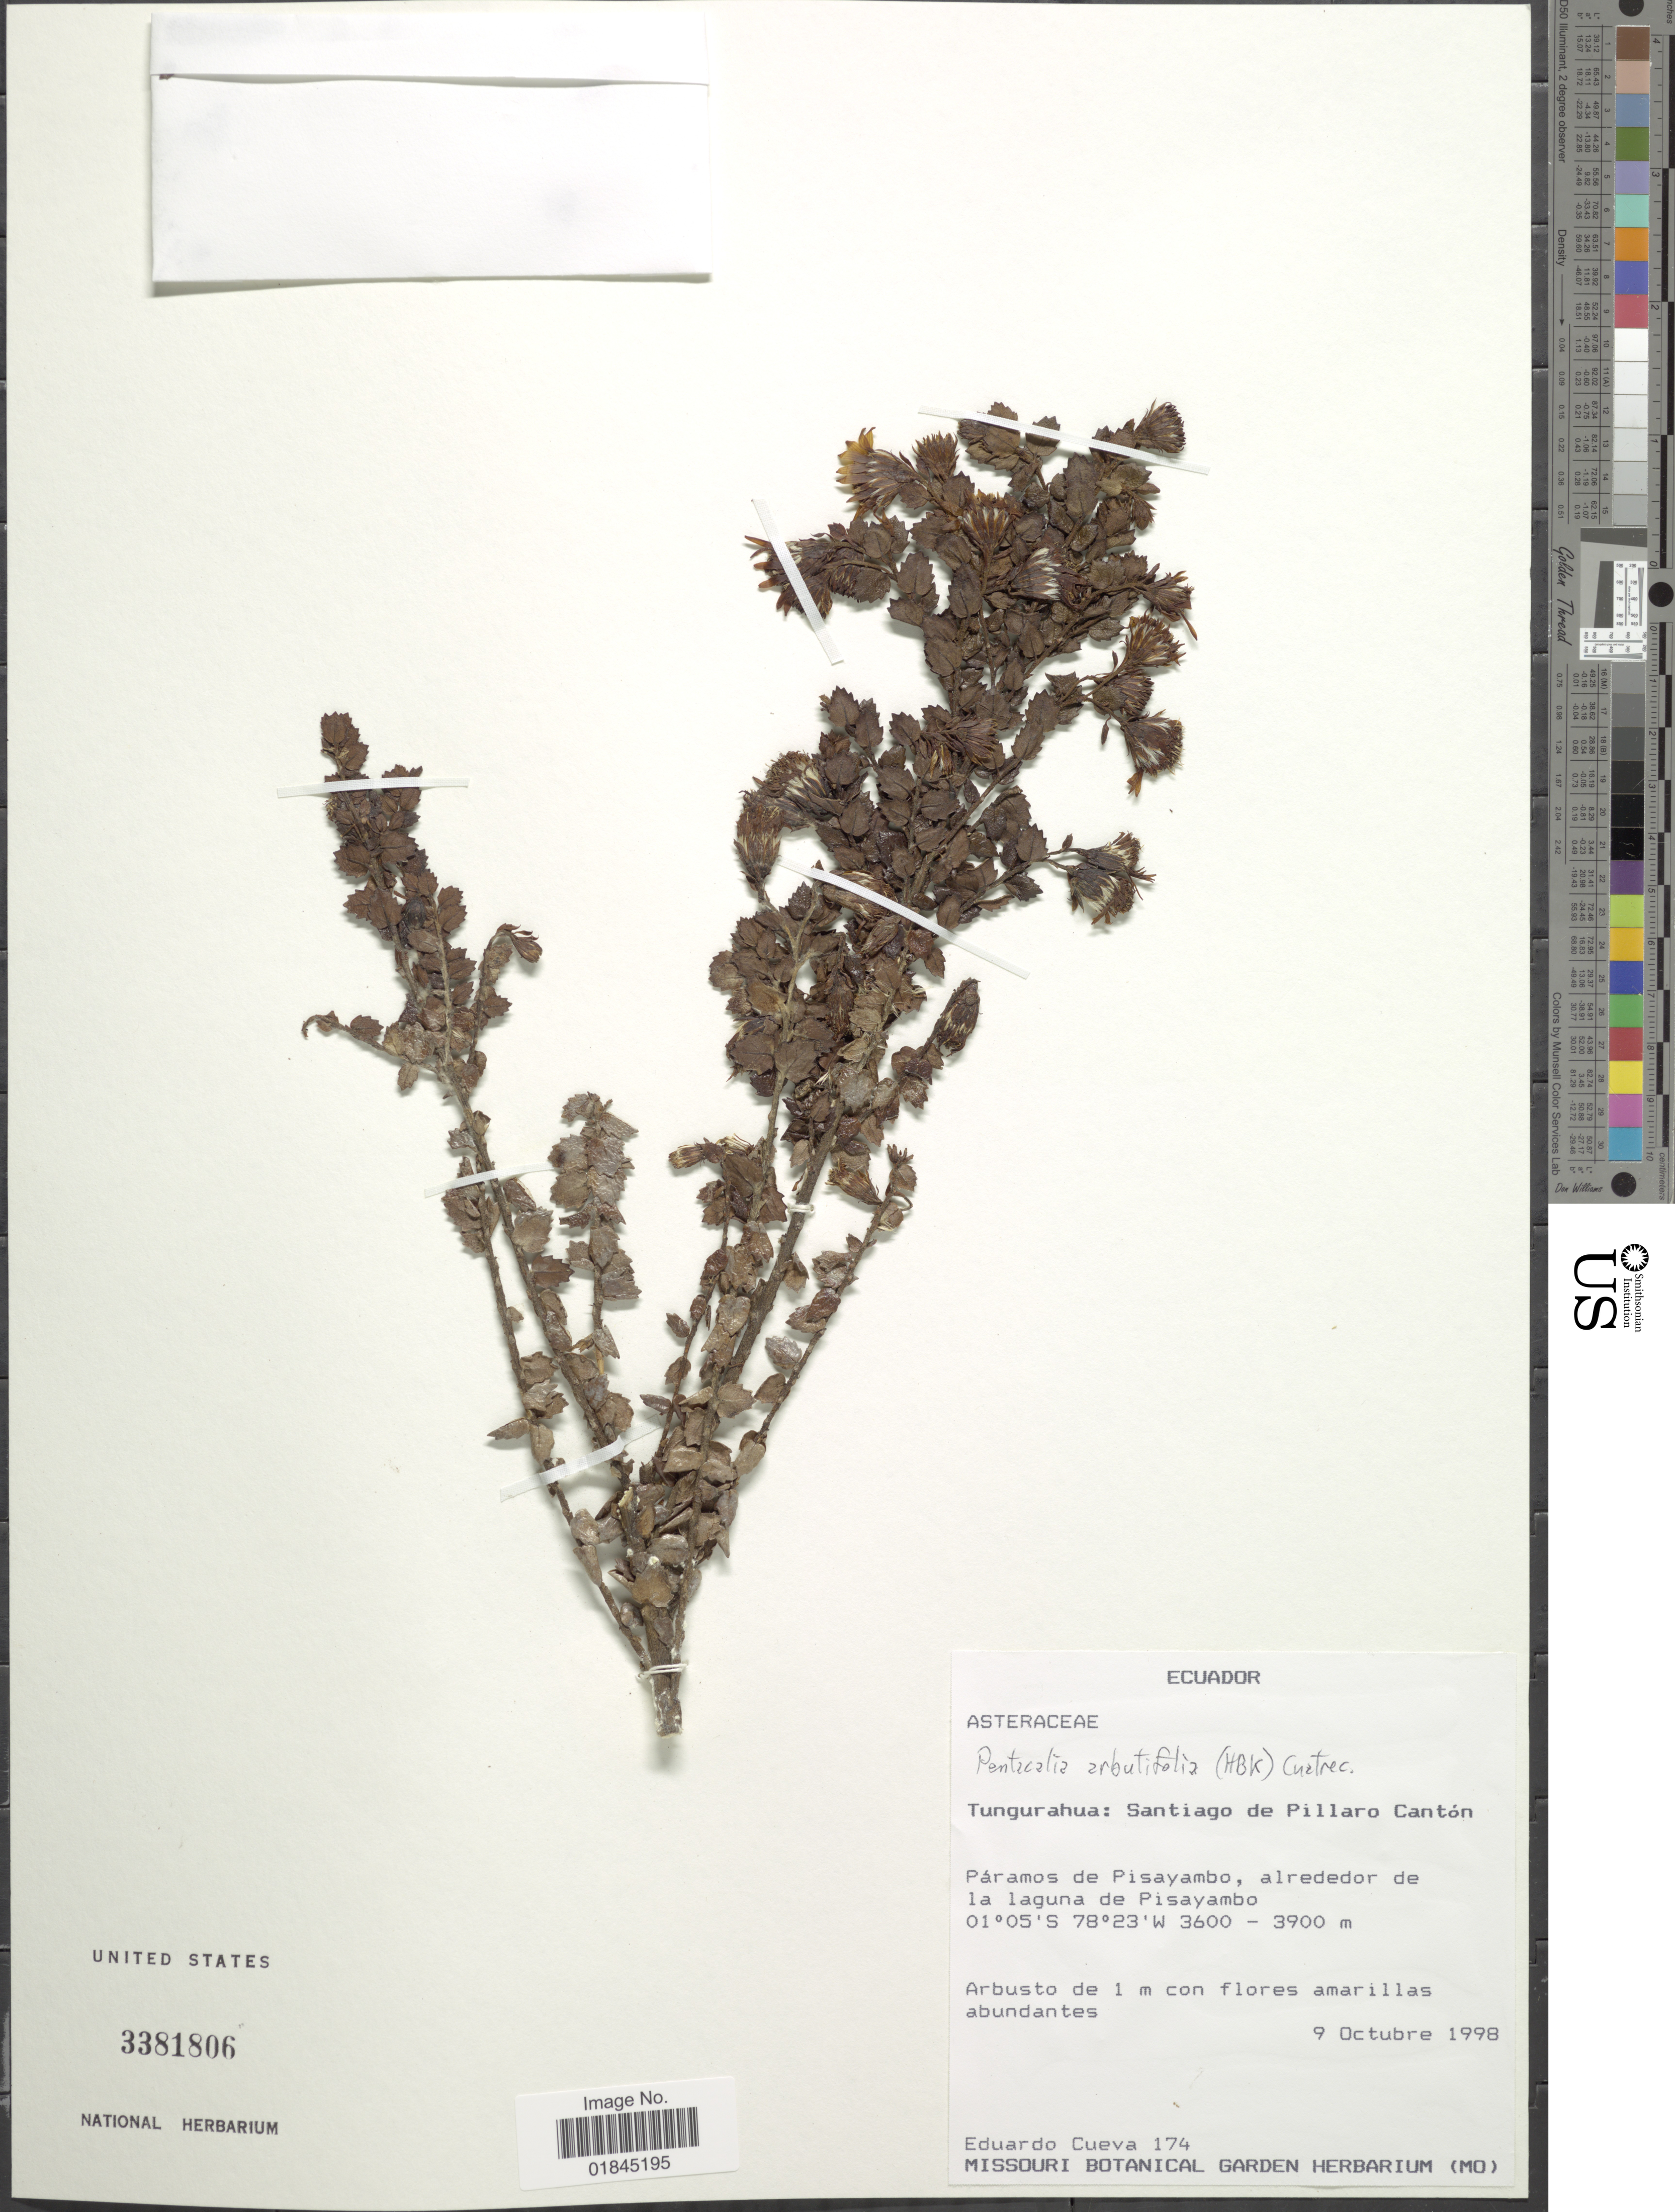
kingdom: Plantae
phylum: Tracheophyta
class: Magnoliopsida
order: Asterales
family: Asteraceae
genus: Pentacalia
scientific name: Pentacalia arbutifolia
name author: (Kunth) Cuatrec.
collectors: E. Cuevas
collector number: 174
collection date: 1998-10-09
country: Ecuador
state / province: Tungurahua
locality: Tungurahua: Santiago de Pillaro Cantón. Páramos de Pisayambo, alrededor de la laguna de Pisayambo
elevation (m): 3600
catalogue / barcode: US 3381806